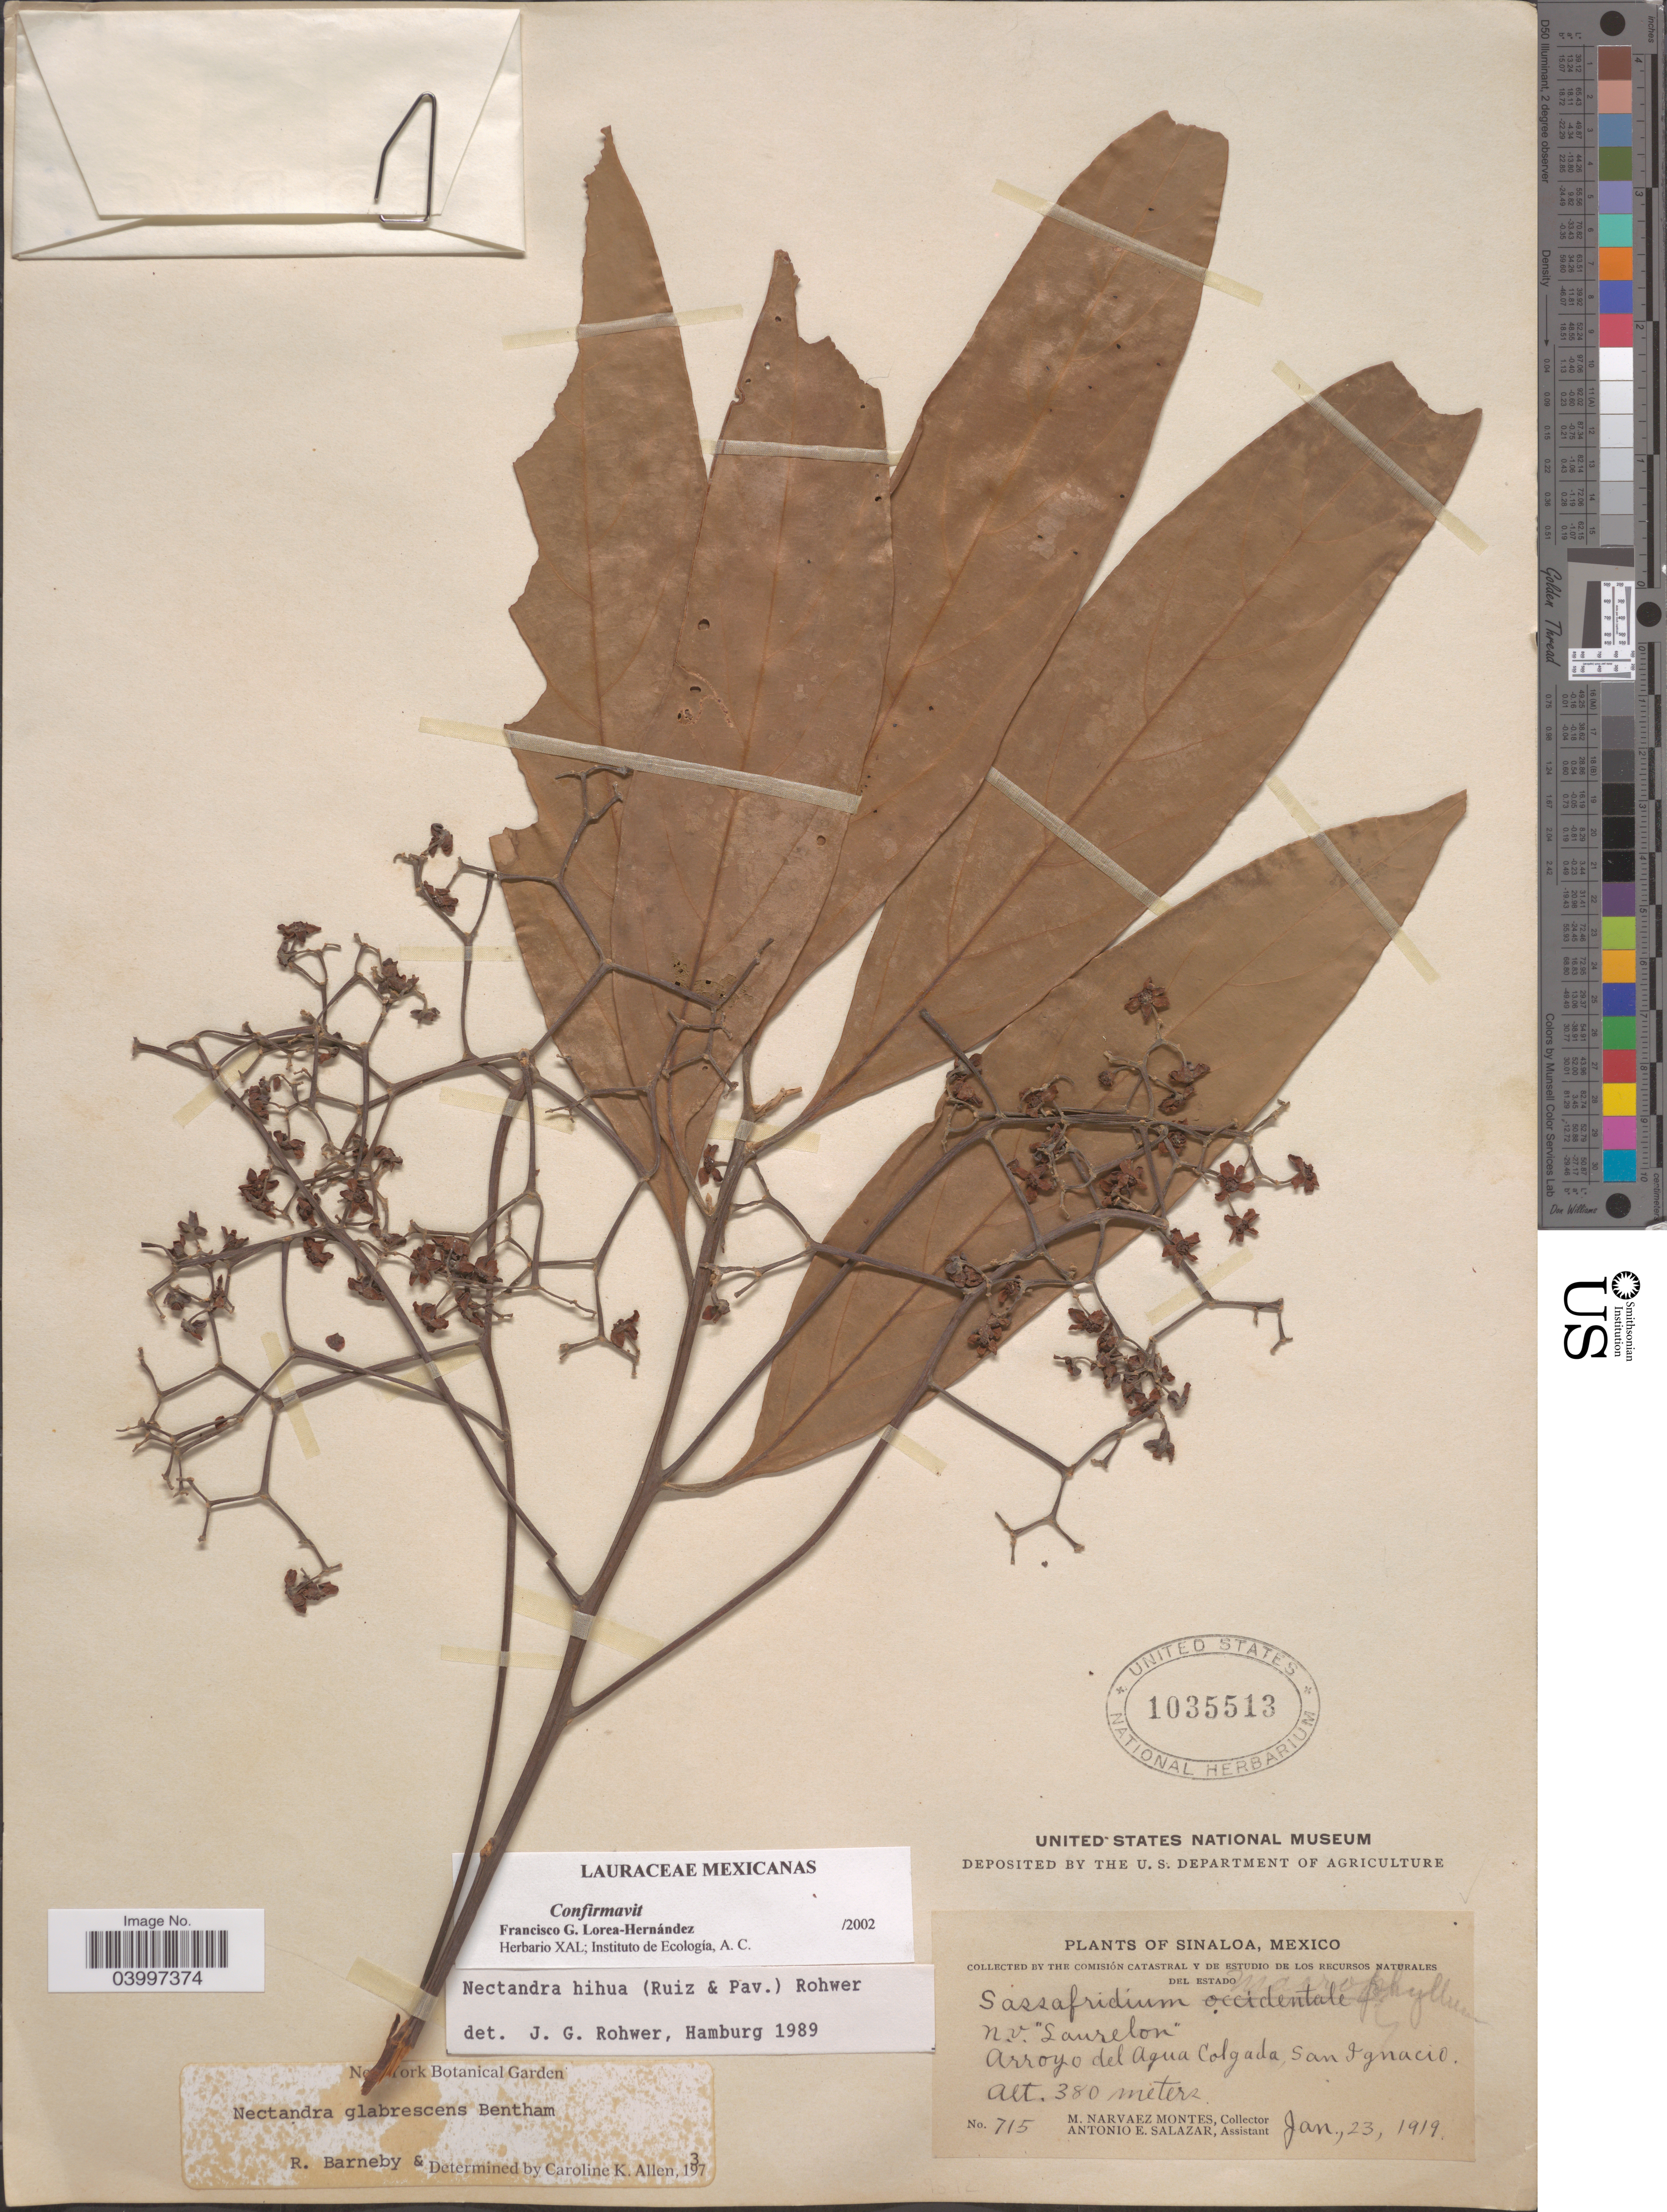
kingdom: Plantae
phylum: Tracheophyta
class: Magnoliopsida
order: Laurales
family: Lauraceae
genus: Nectandra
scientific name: Nectandra hihua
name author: (Ruiz & Pav.) Rohwer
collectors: M. Narvaez-Montes & A. E. Salazar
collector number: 715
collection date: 1919-01-23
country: Mexico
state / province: Sinaloa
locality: Arroyo del Agua Colgada, San Ignacio.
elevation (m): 380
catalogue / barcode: US 1035513